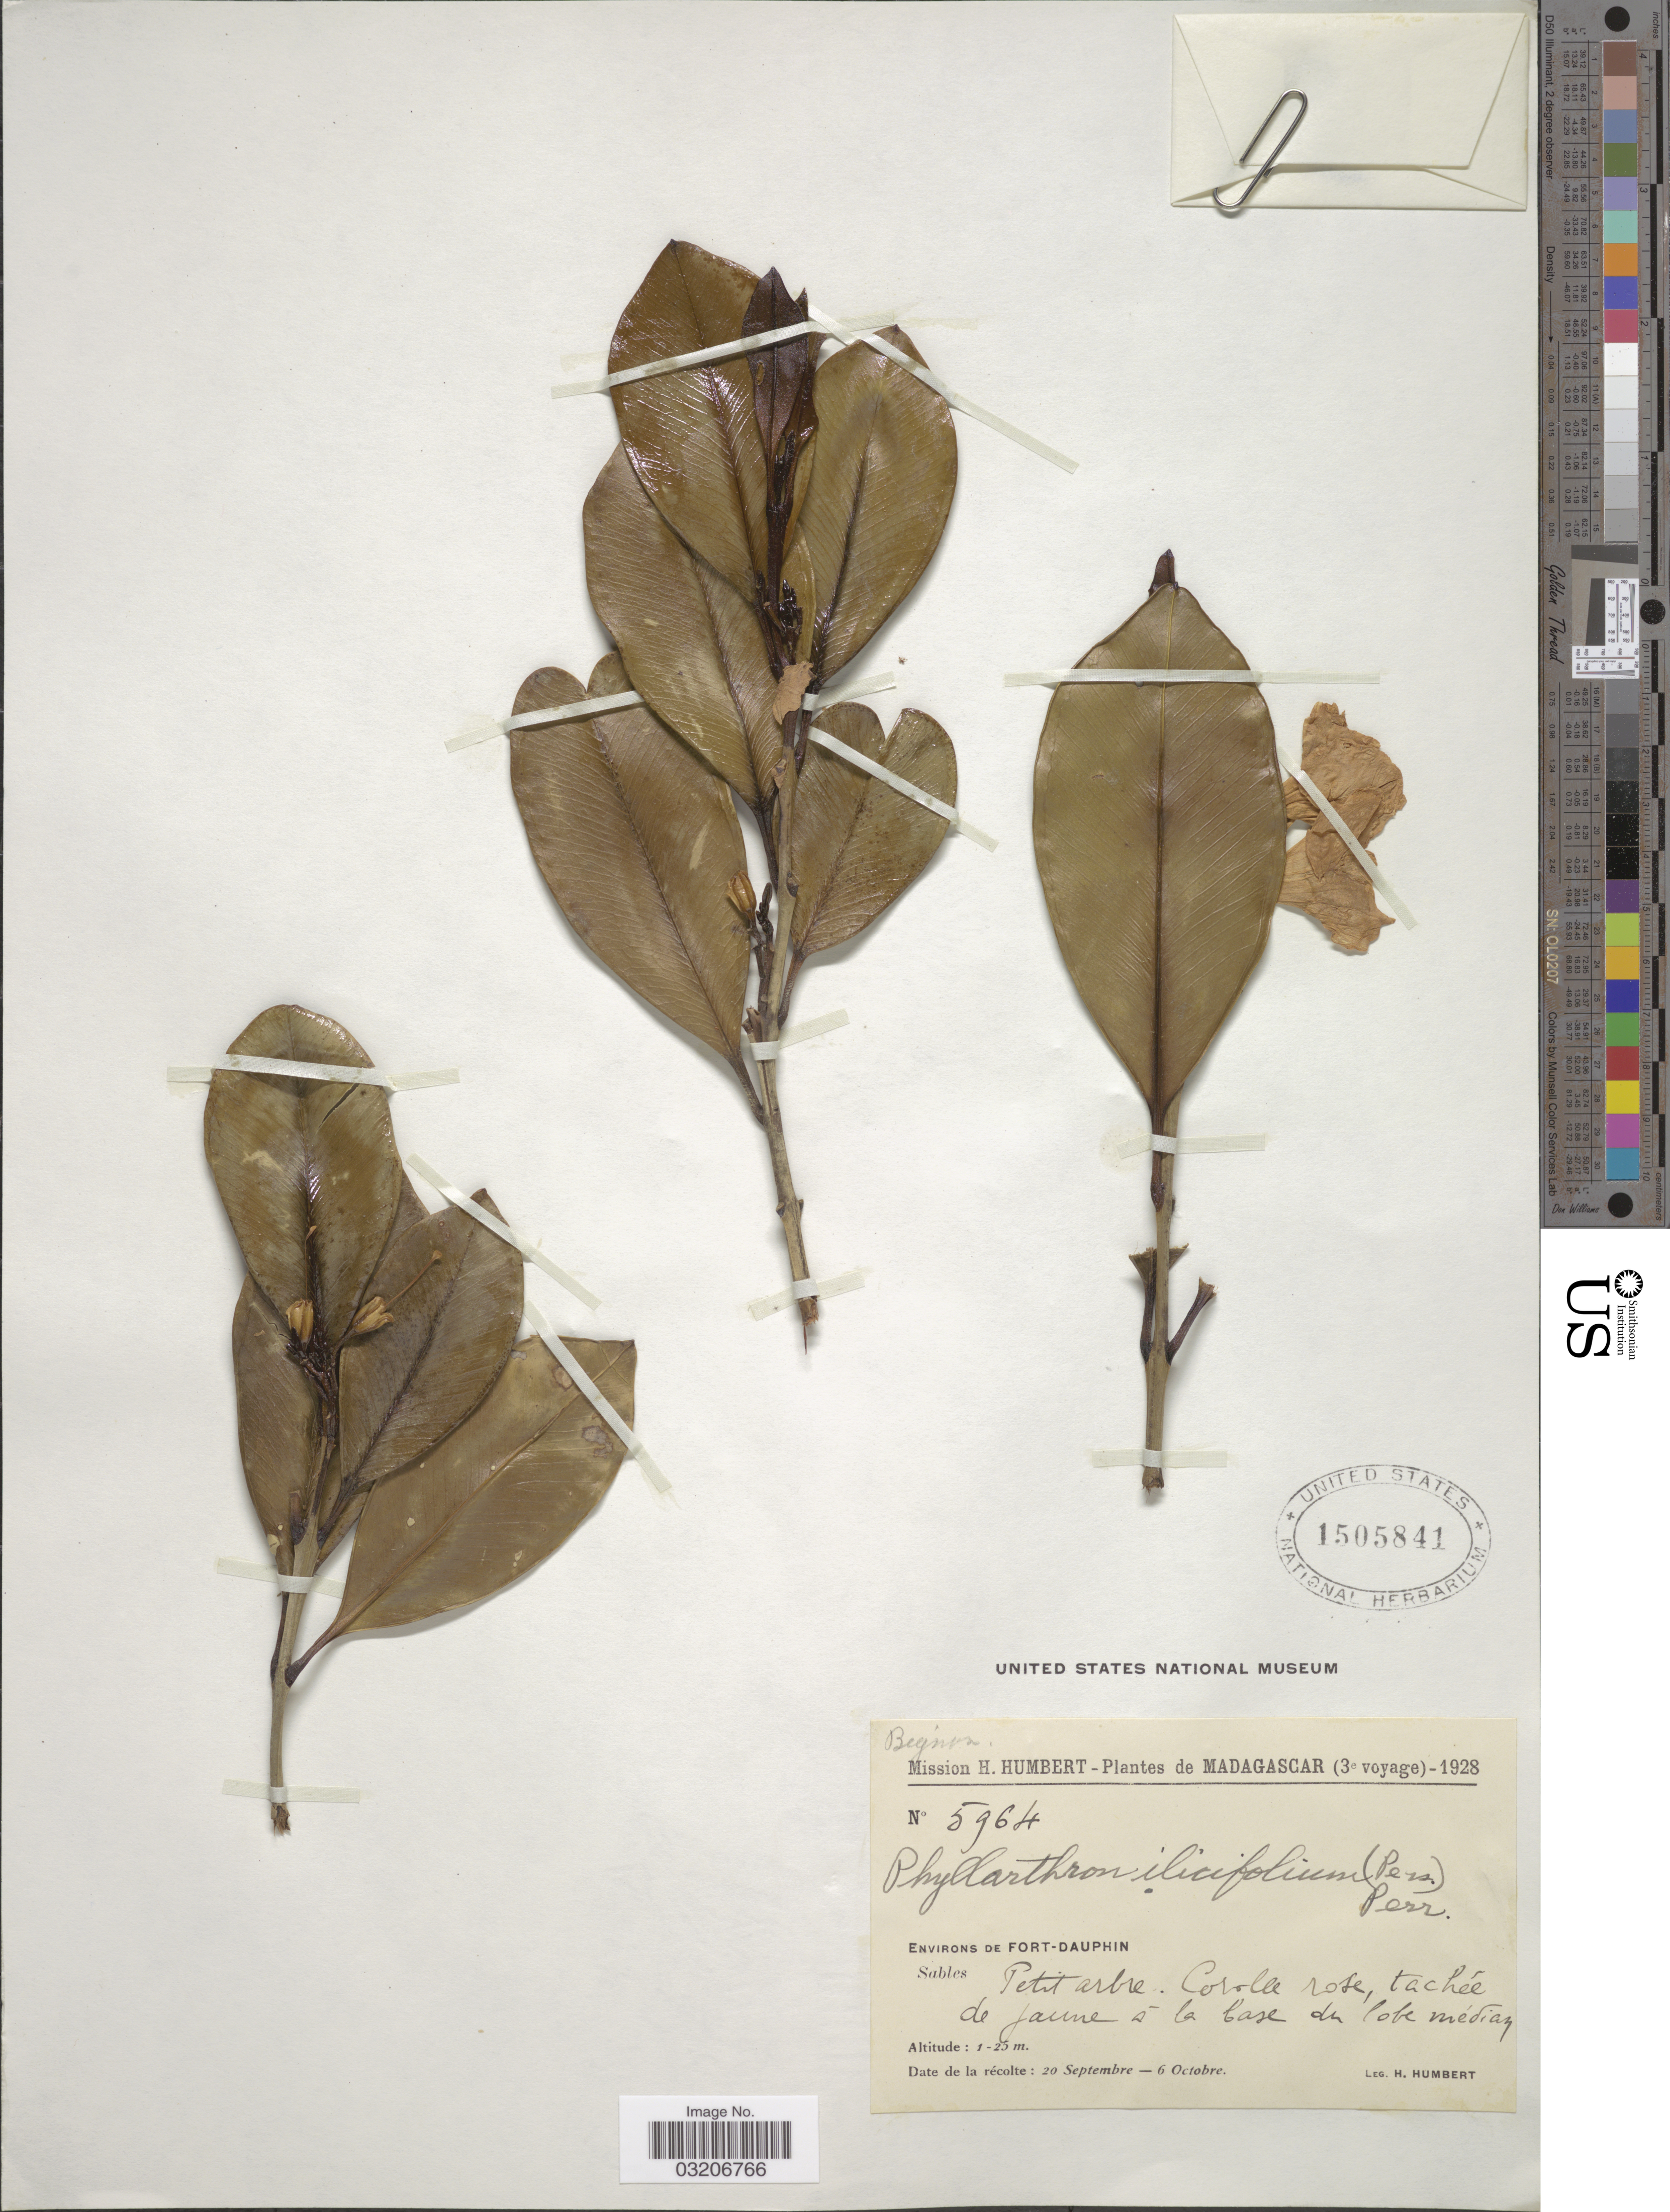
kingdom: Plantae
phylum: Tracheophyta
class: Magnoliopsida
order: Lamiales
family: Bignoniaceae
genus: Phyllarthron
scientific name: Phyllarthron ilicifolium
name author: (Pers.) H. Perrier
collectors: H. Humbert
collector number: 5964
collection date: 1928-09-20/1928-10-06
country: Madagascar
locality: Environs de Fort-Dauphin. Sables.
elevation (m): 1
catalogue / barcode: US 1505841